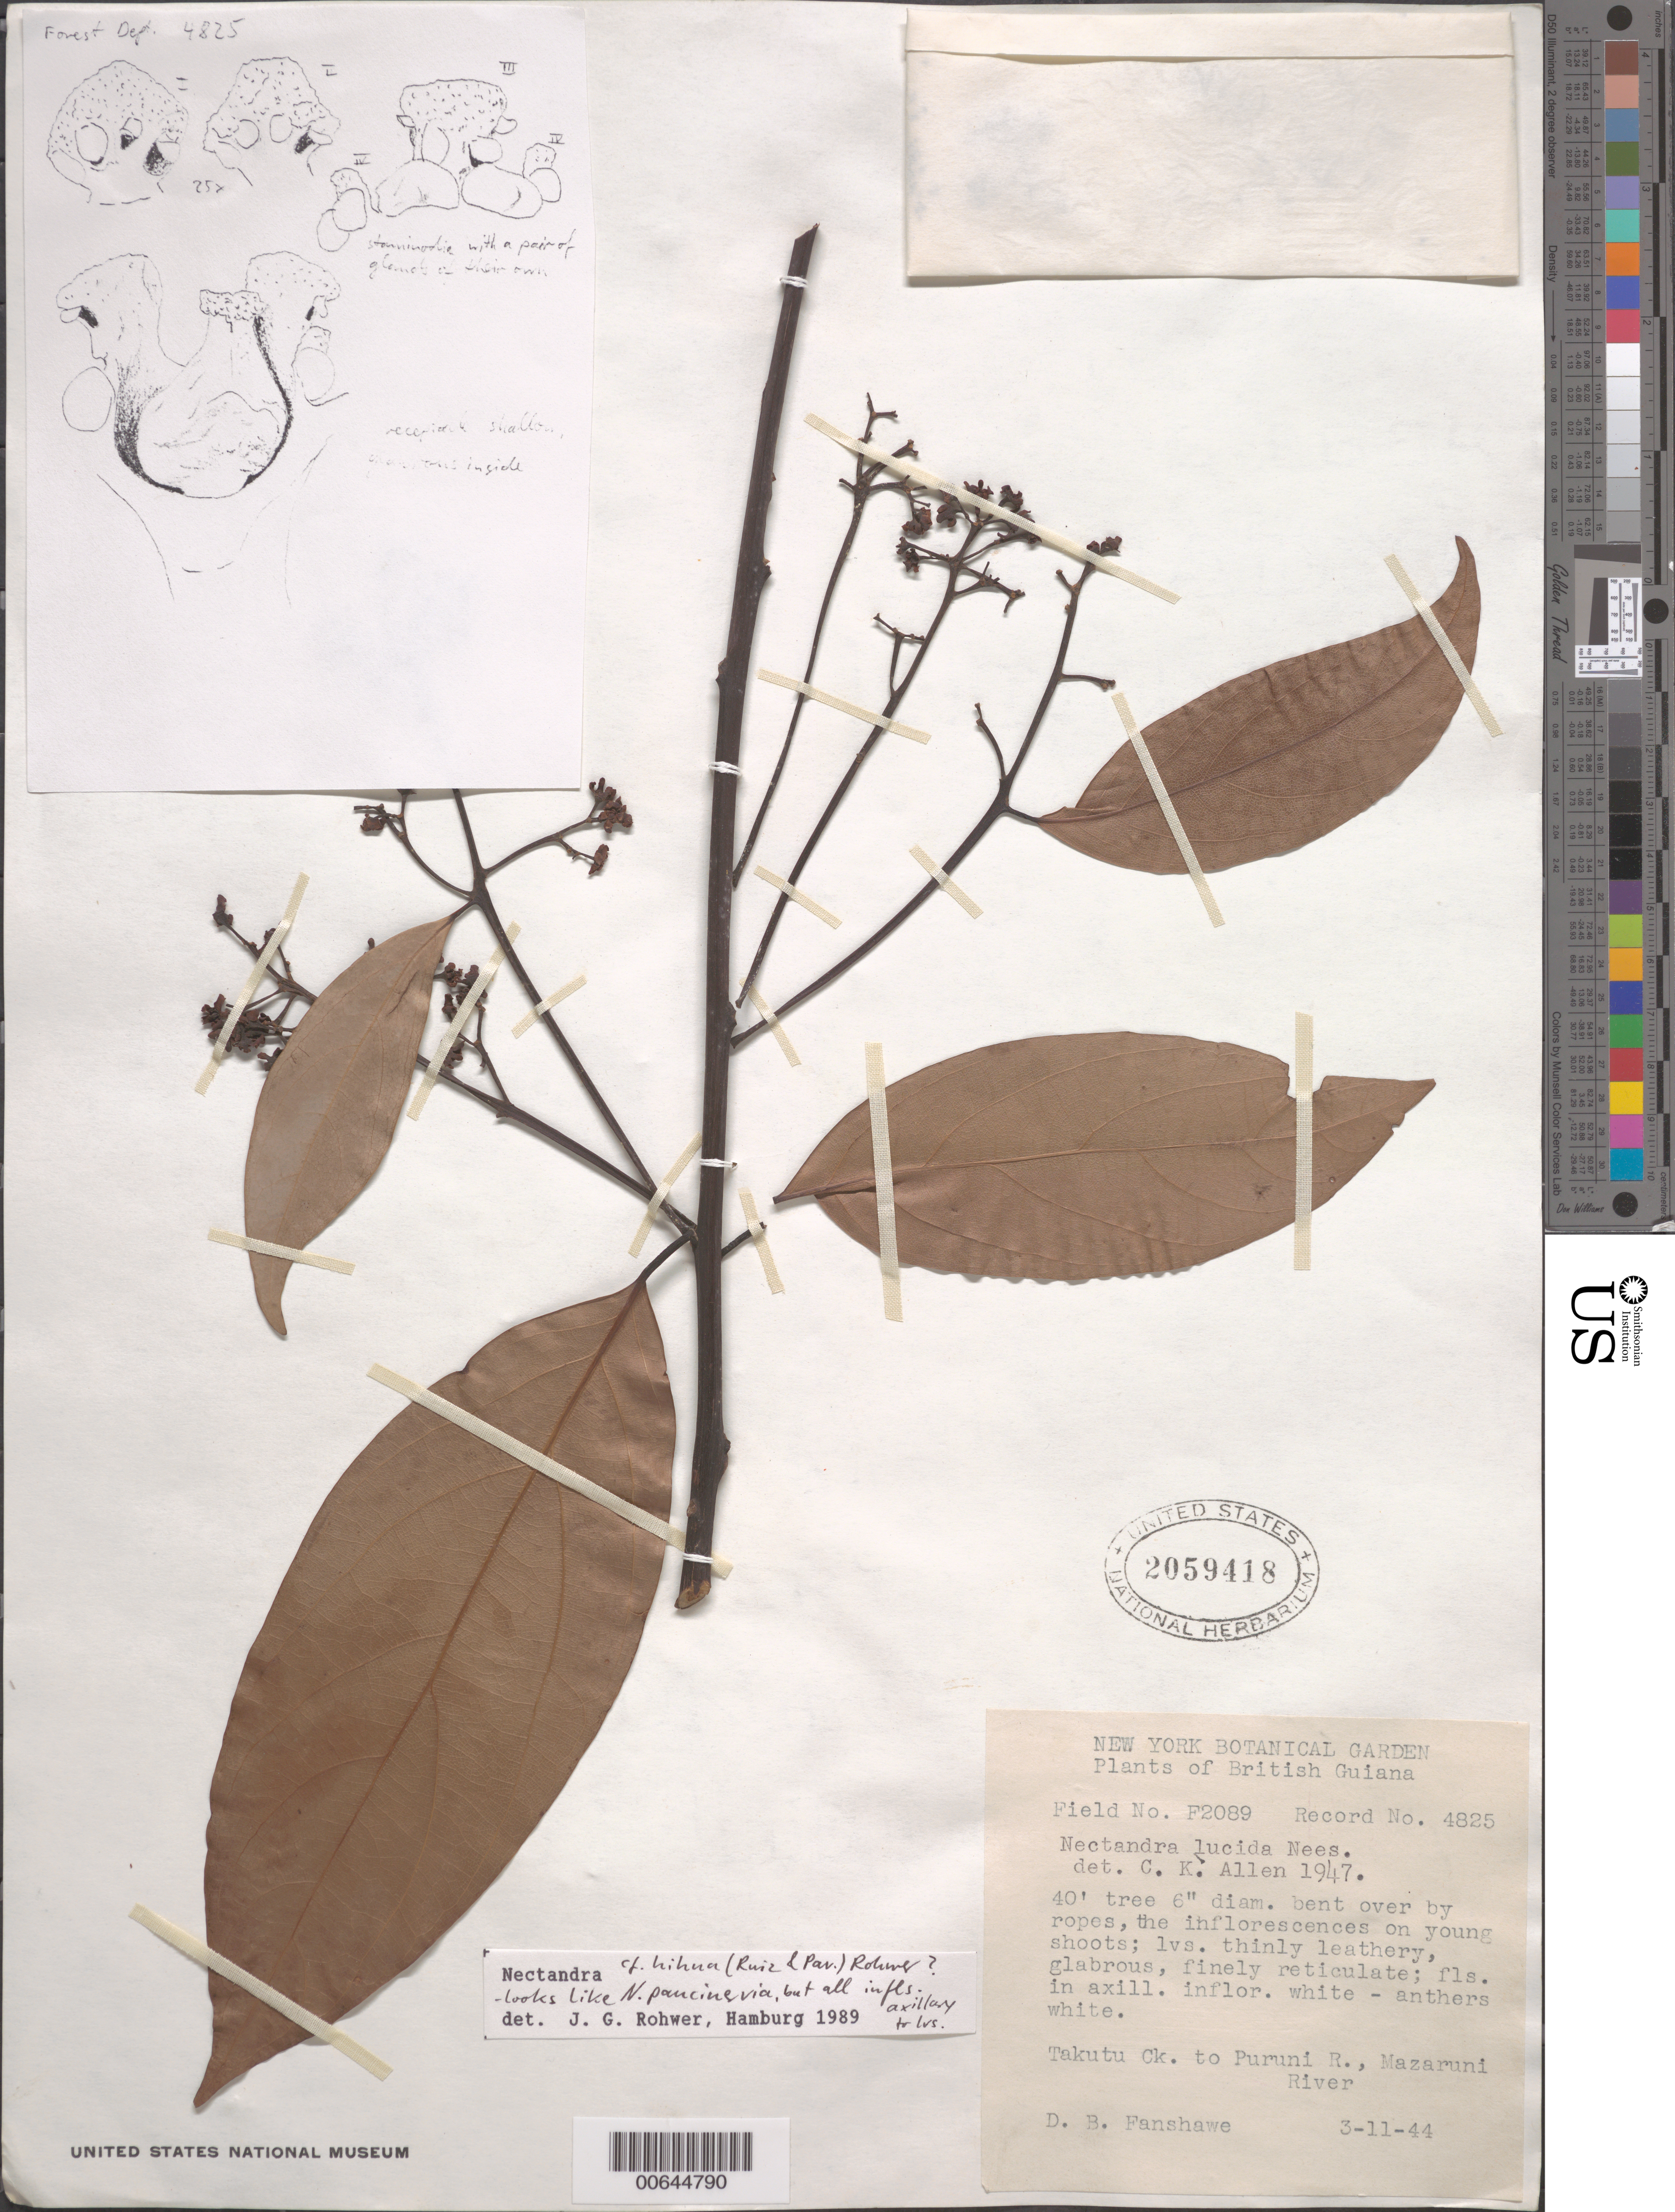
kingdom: Plantae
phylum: Tracheophyta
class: Magnoliopsida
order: Laurales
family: Lauraceae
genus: Nectandra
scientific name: Nectandra hihua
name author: (Ruiz & Pav.) Rohwer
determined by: Rohwer, J. G.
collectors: D. B. Fanshawe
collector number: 2089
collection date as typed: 3-Nov-44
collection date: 1944-11-03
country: Guyana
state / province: Cuyuni-Mazaruni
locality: Takutu Creek to Puruni River, Mazaruni River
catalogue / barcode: US 2059418